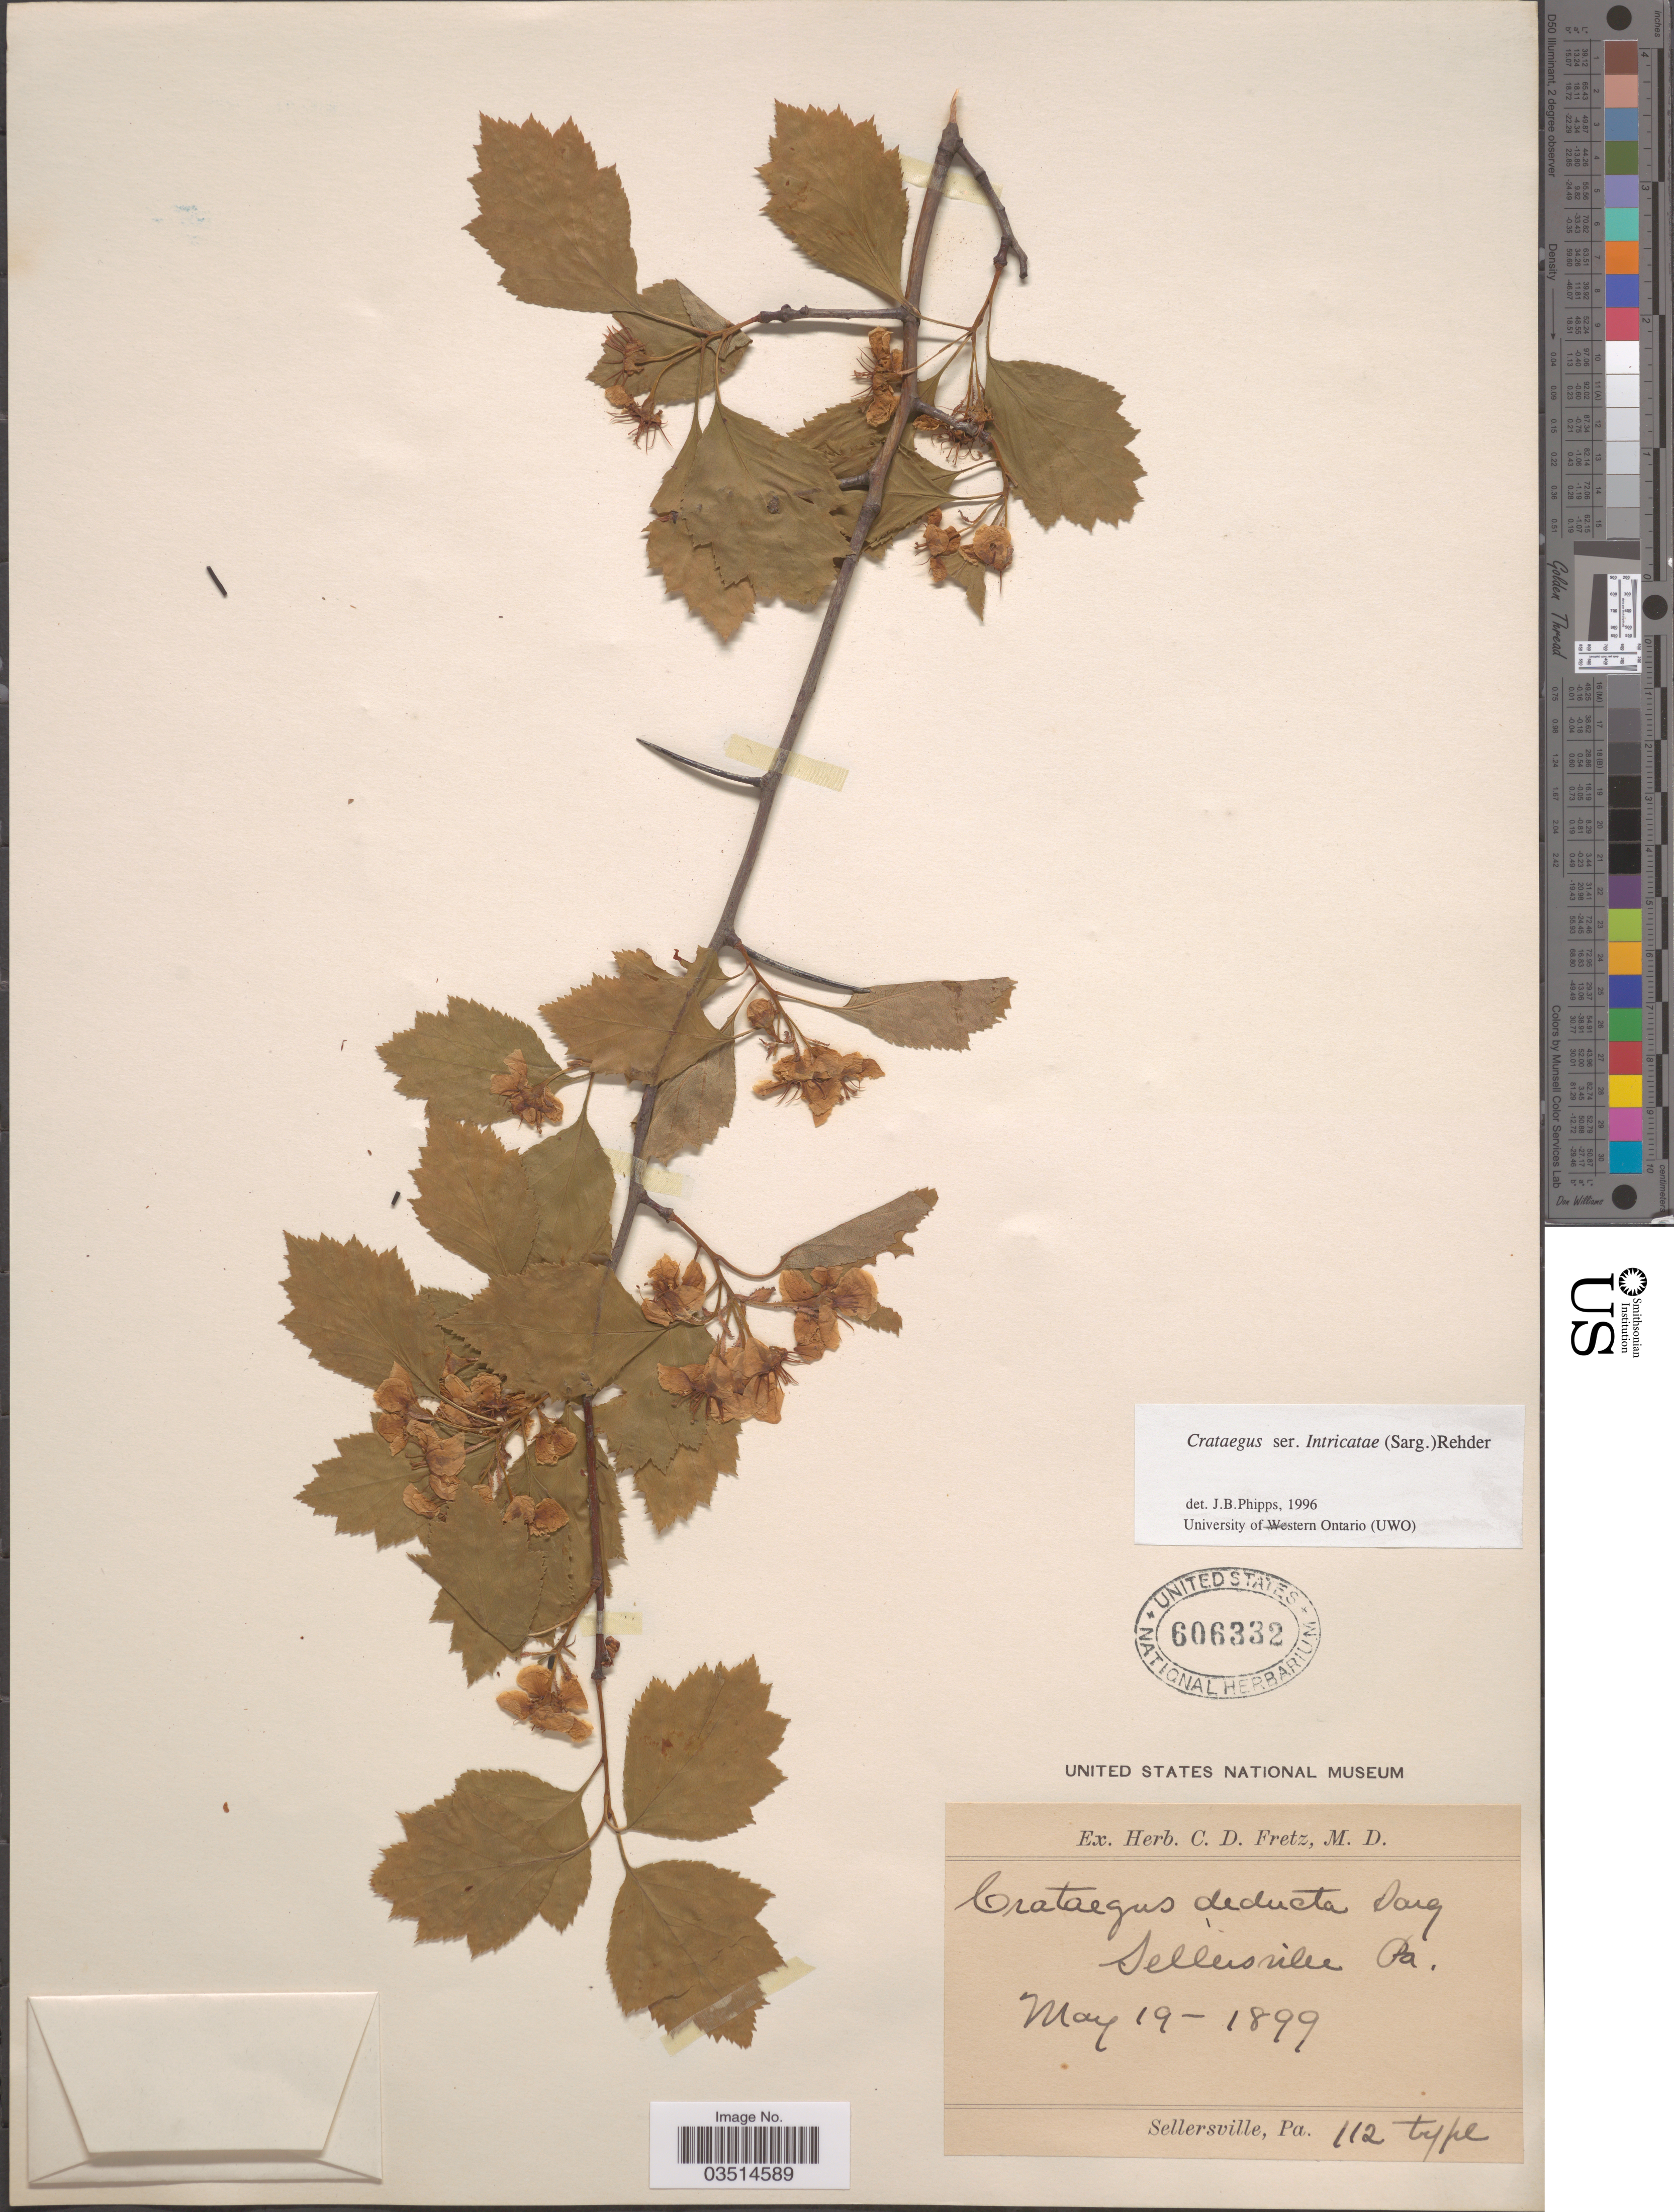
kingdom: Plantae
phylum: Tracheophyta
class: Magnoliopsida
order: Rosales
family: Rosaceae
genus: Crataegus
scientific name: Crataegus deducta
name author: Sarg.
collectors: ex herb. C.D. Fretz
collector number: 112?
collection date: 1899-05-19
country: United States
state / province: Pennsylvania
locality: Sellersville.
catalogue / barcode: US 606332